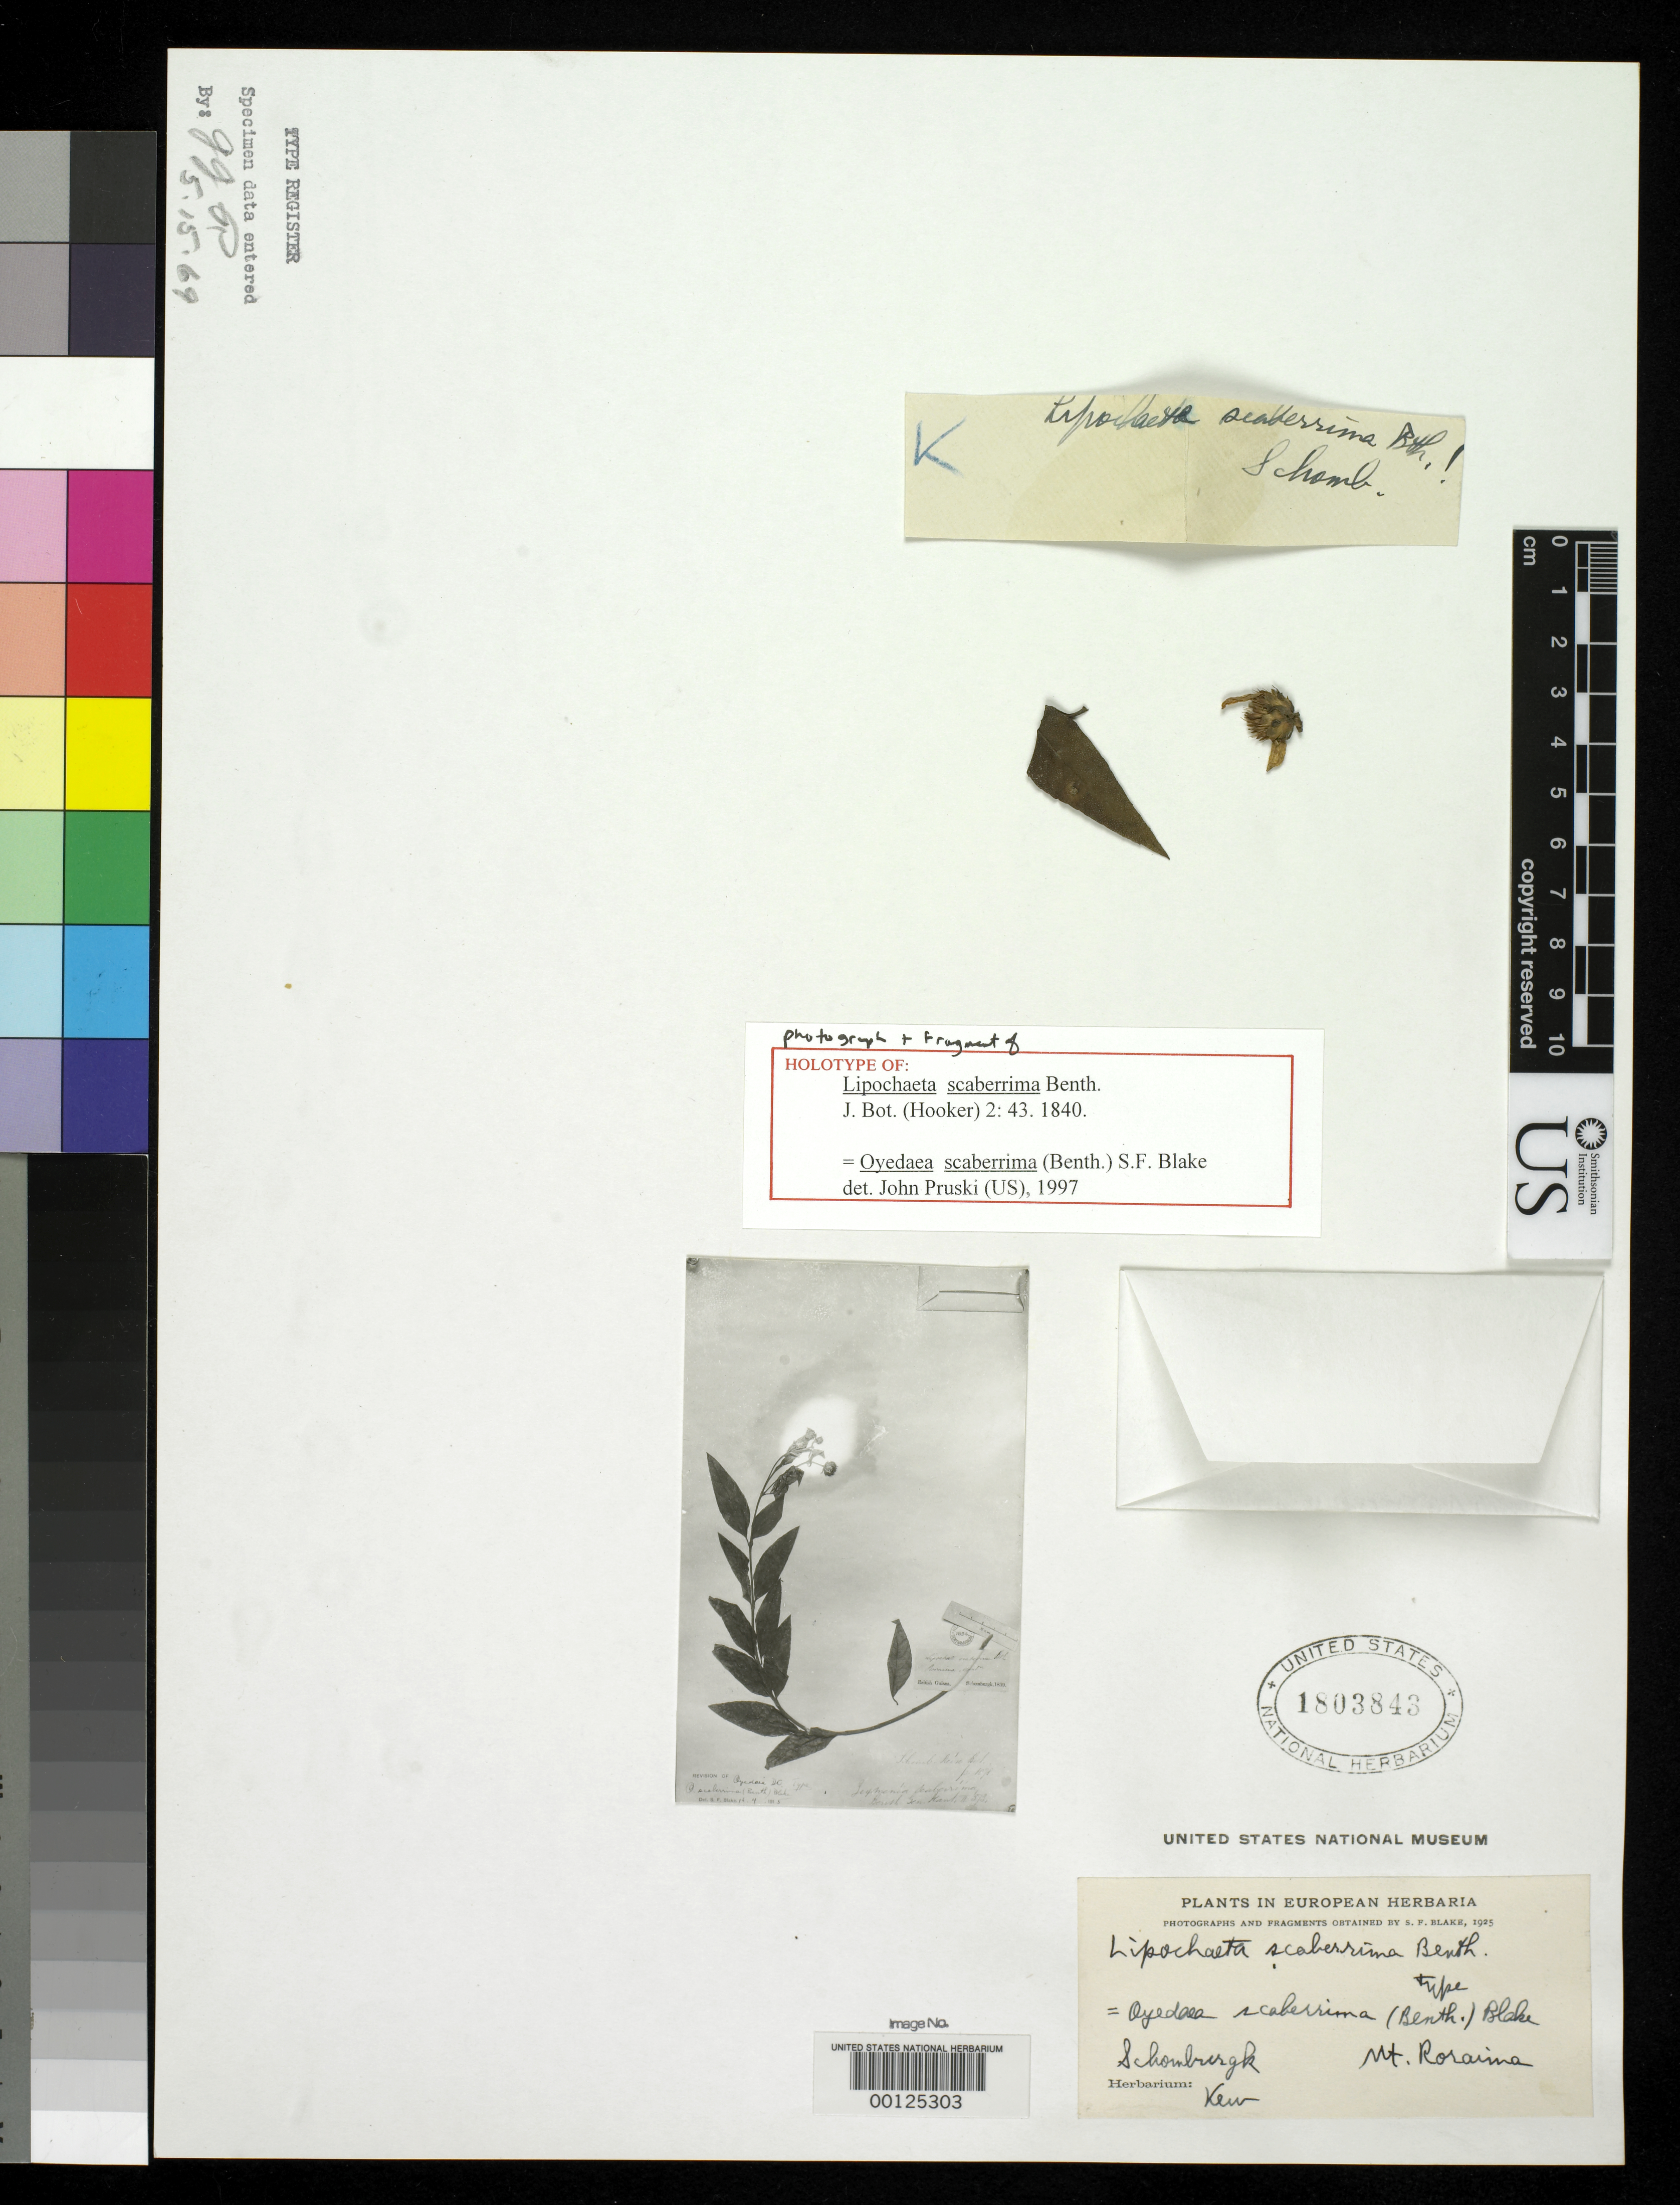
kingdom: Plantae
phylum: Tracheophyta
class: Magnoliopsida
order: Asterales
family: Asteraceae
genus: Lipochaeta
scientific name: Lipochaeta scaberrima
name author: Benth.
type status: Type Fragment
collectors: M. R. Schomburgk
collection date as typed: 1839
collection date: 1839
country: Guyana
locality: Mt. Roraima.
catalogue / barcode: US 1803843